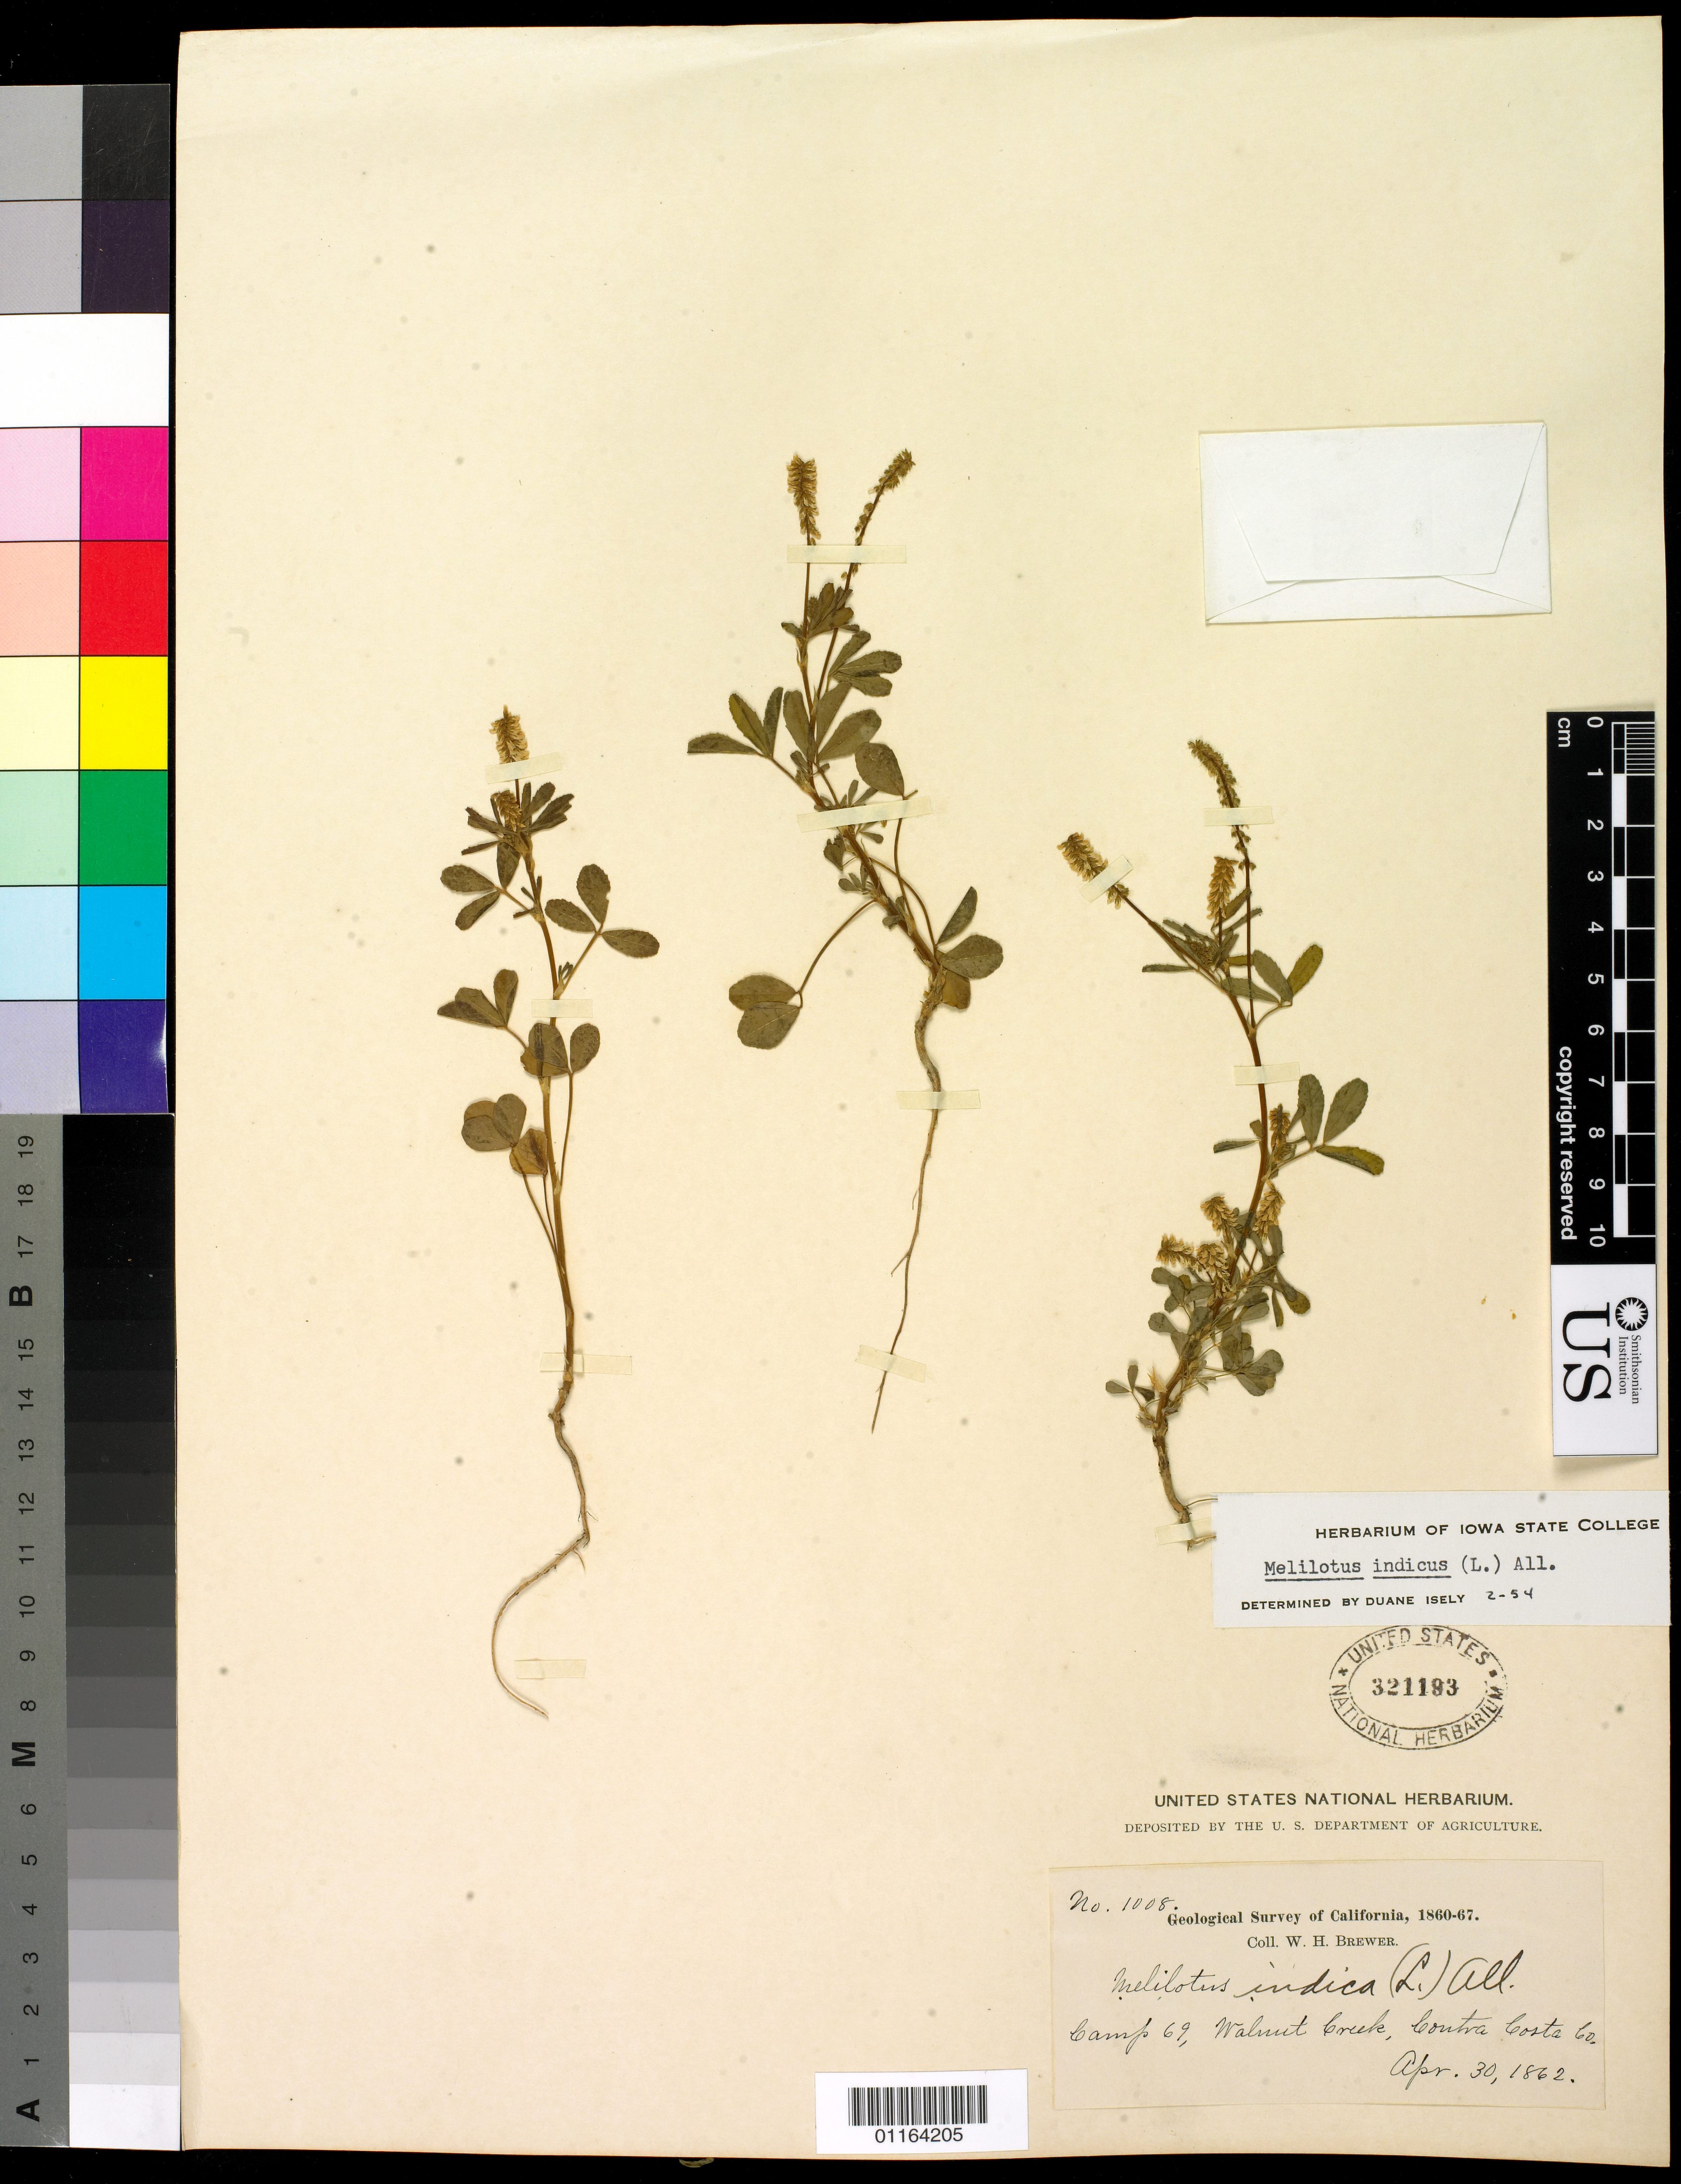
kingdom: Plantae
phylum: Tracheophyta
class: Magnoliopsida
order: Fabales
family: Fabaceae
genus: Melilotus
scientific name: Melilotus indicus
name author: (L.) All.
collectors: W. H. Brewer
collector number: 1008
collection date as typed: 30 Apr 1862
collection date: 1862-04-30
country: United States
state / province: California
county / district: Contra Costa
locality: Camp 69, Walnut Creek.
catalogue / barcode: US 321193